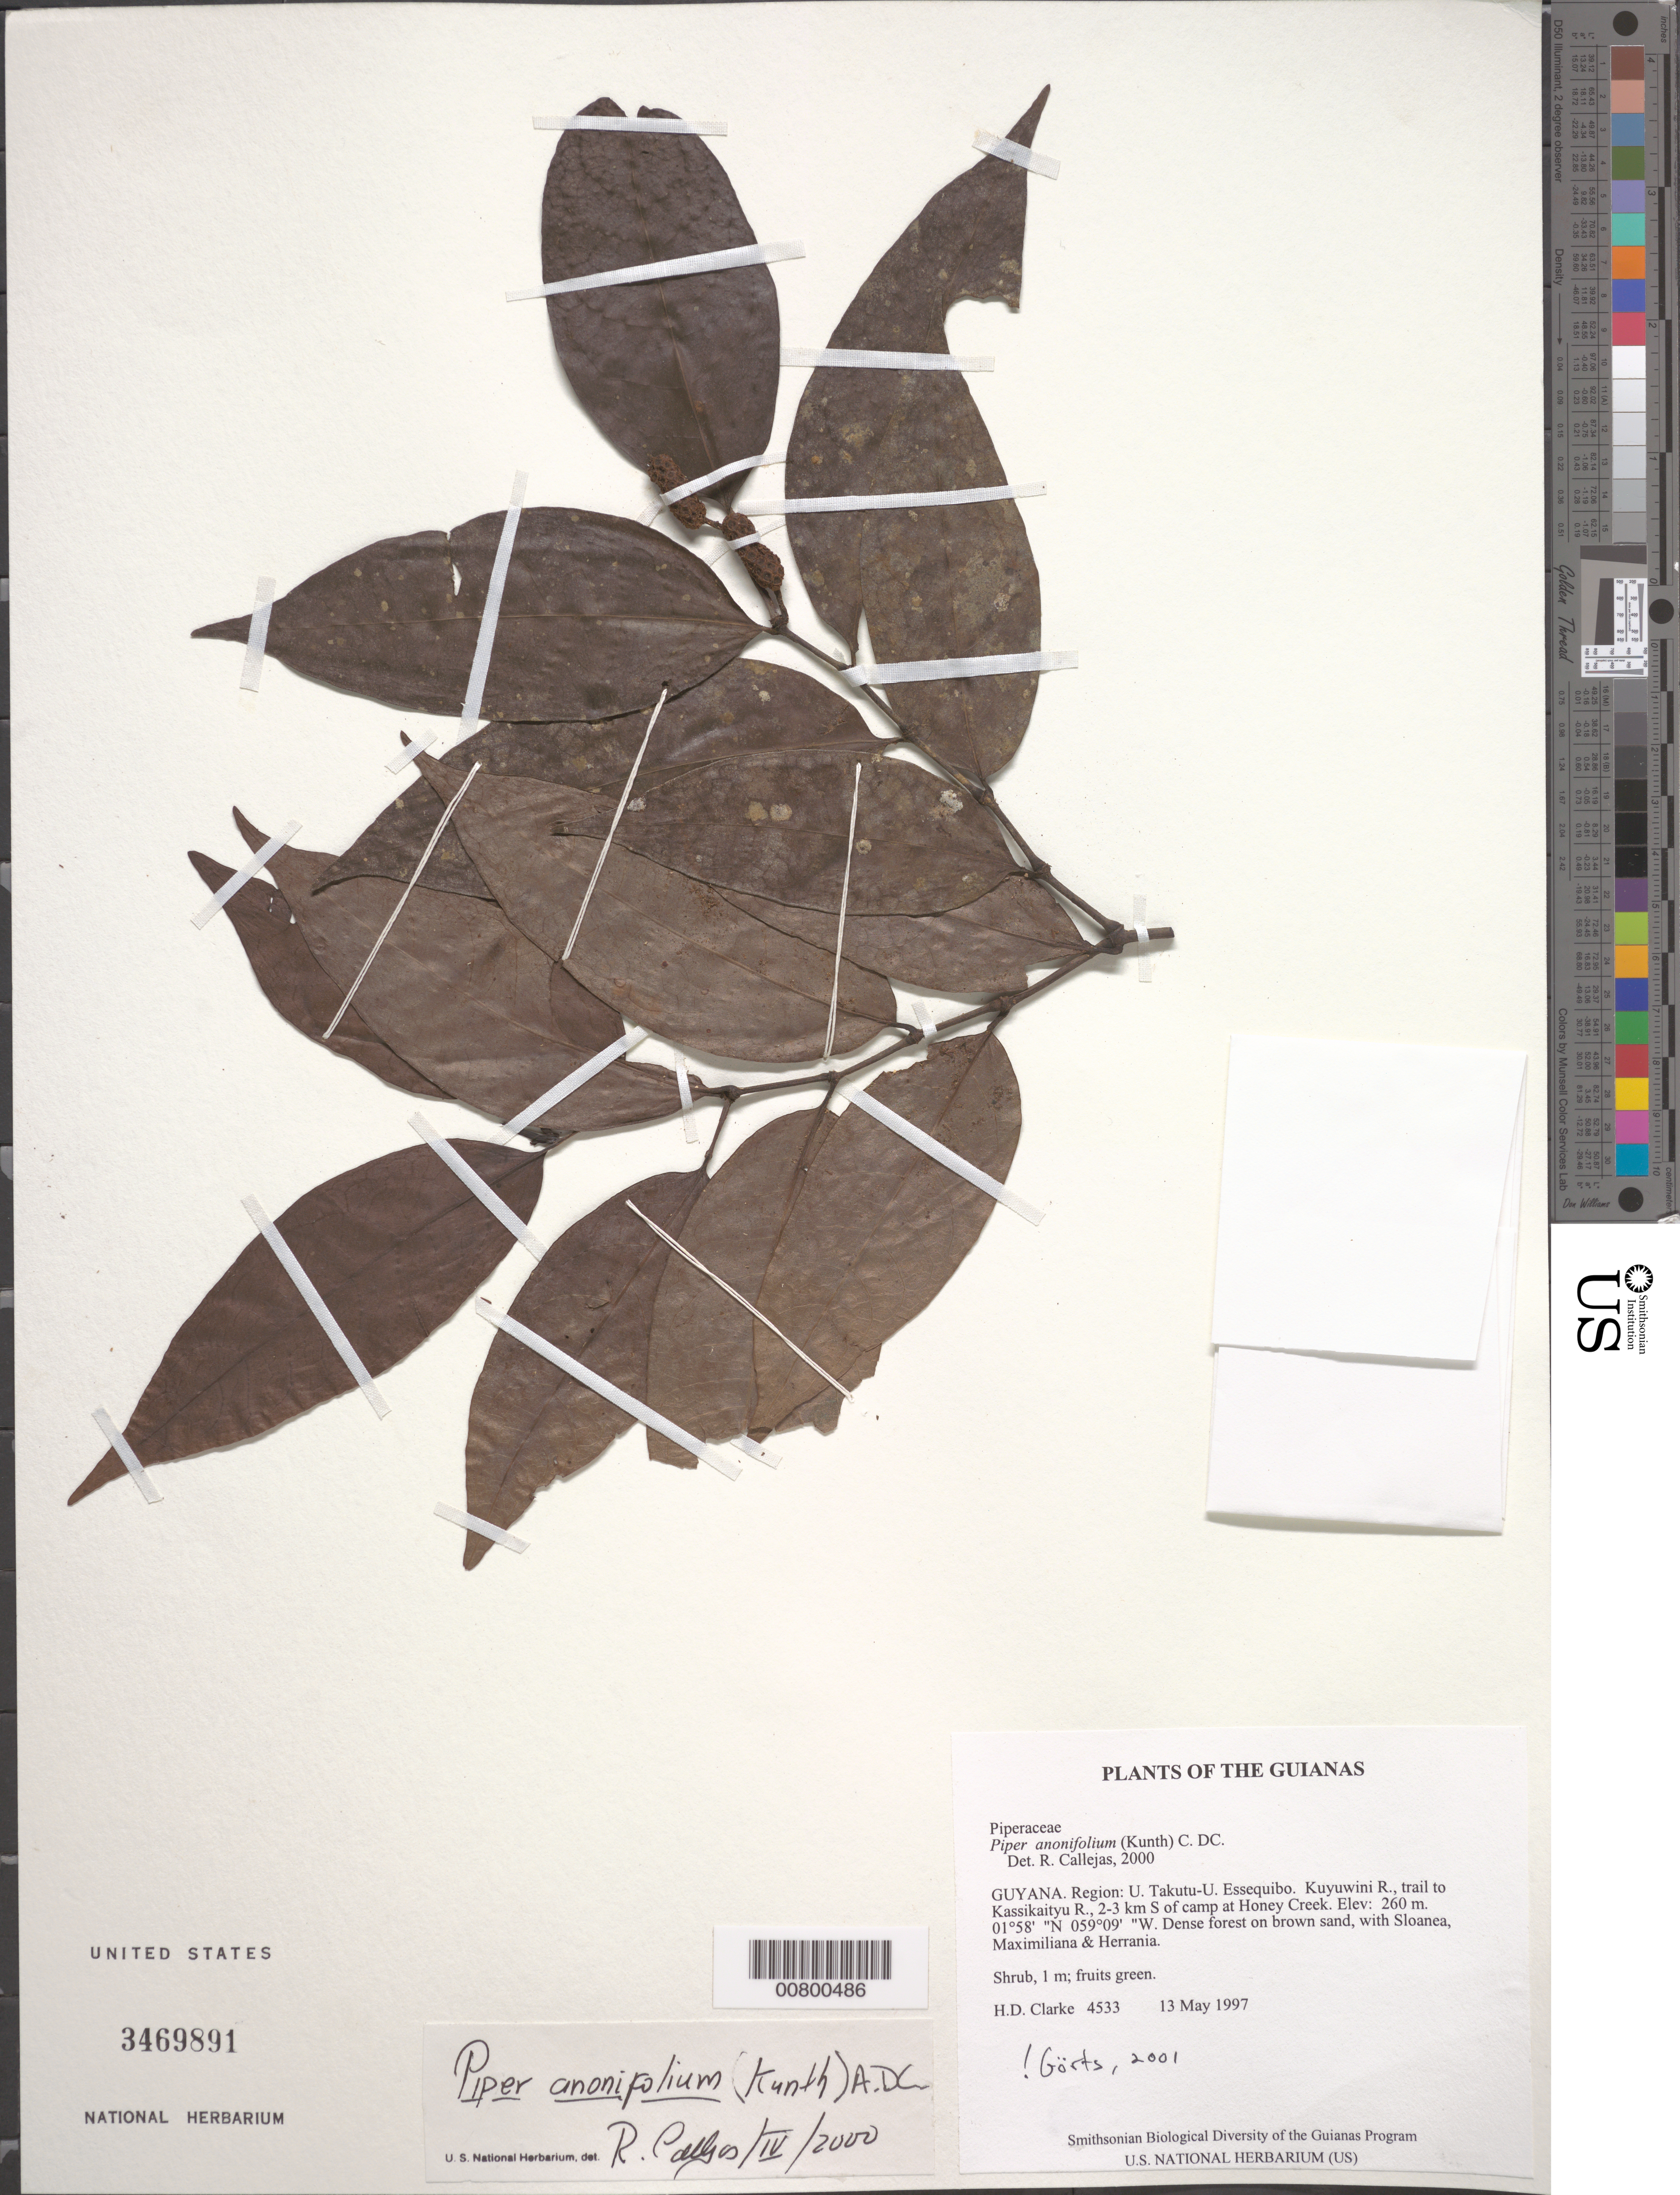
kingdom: Plantae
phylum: Tracheophyta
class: Magnoliopsida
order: Piperales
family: Piperaceae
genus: Piper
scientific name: Piper anonifolium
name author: (Kunth) C. DC.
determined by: Görts-van Rijn, A. R. A.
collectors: H. D. Clarke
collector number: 4533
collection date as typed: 13 May 1997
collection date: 1997-05-13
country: Guyana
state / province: U. Takutu-U. Essequibo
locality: Kuyuwini R., trail to Kassikaityu R., 2-3 km S of camp at Honey Creek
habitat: Dense forest on brown sand, with Sloanea, Maximiliana & Herrania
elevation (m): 260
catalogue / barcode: US 3469891